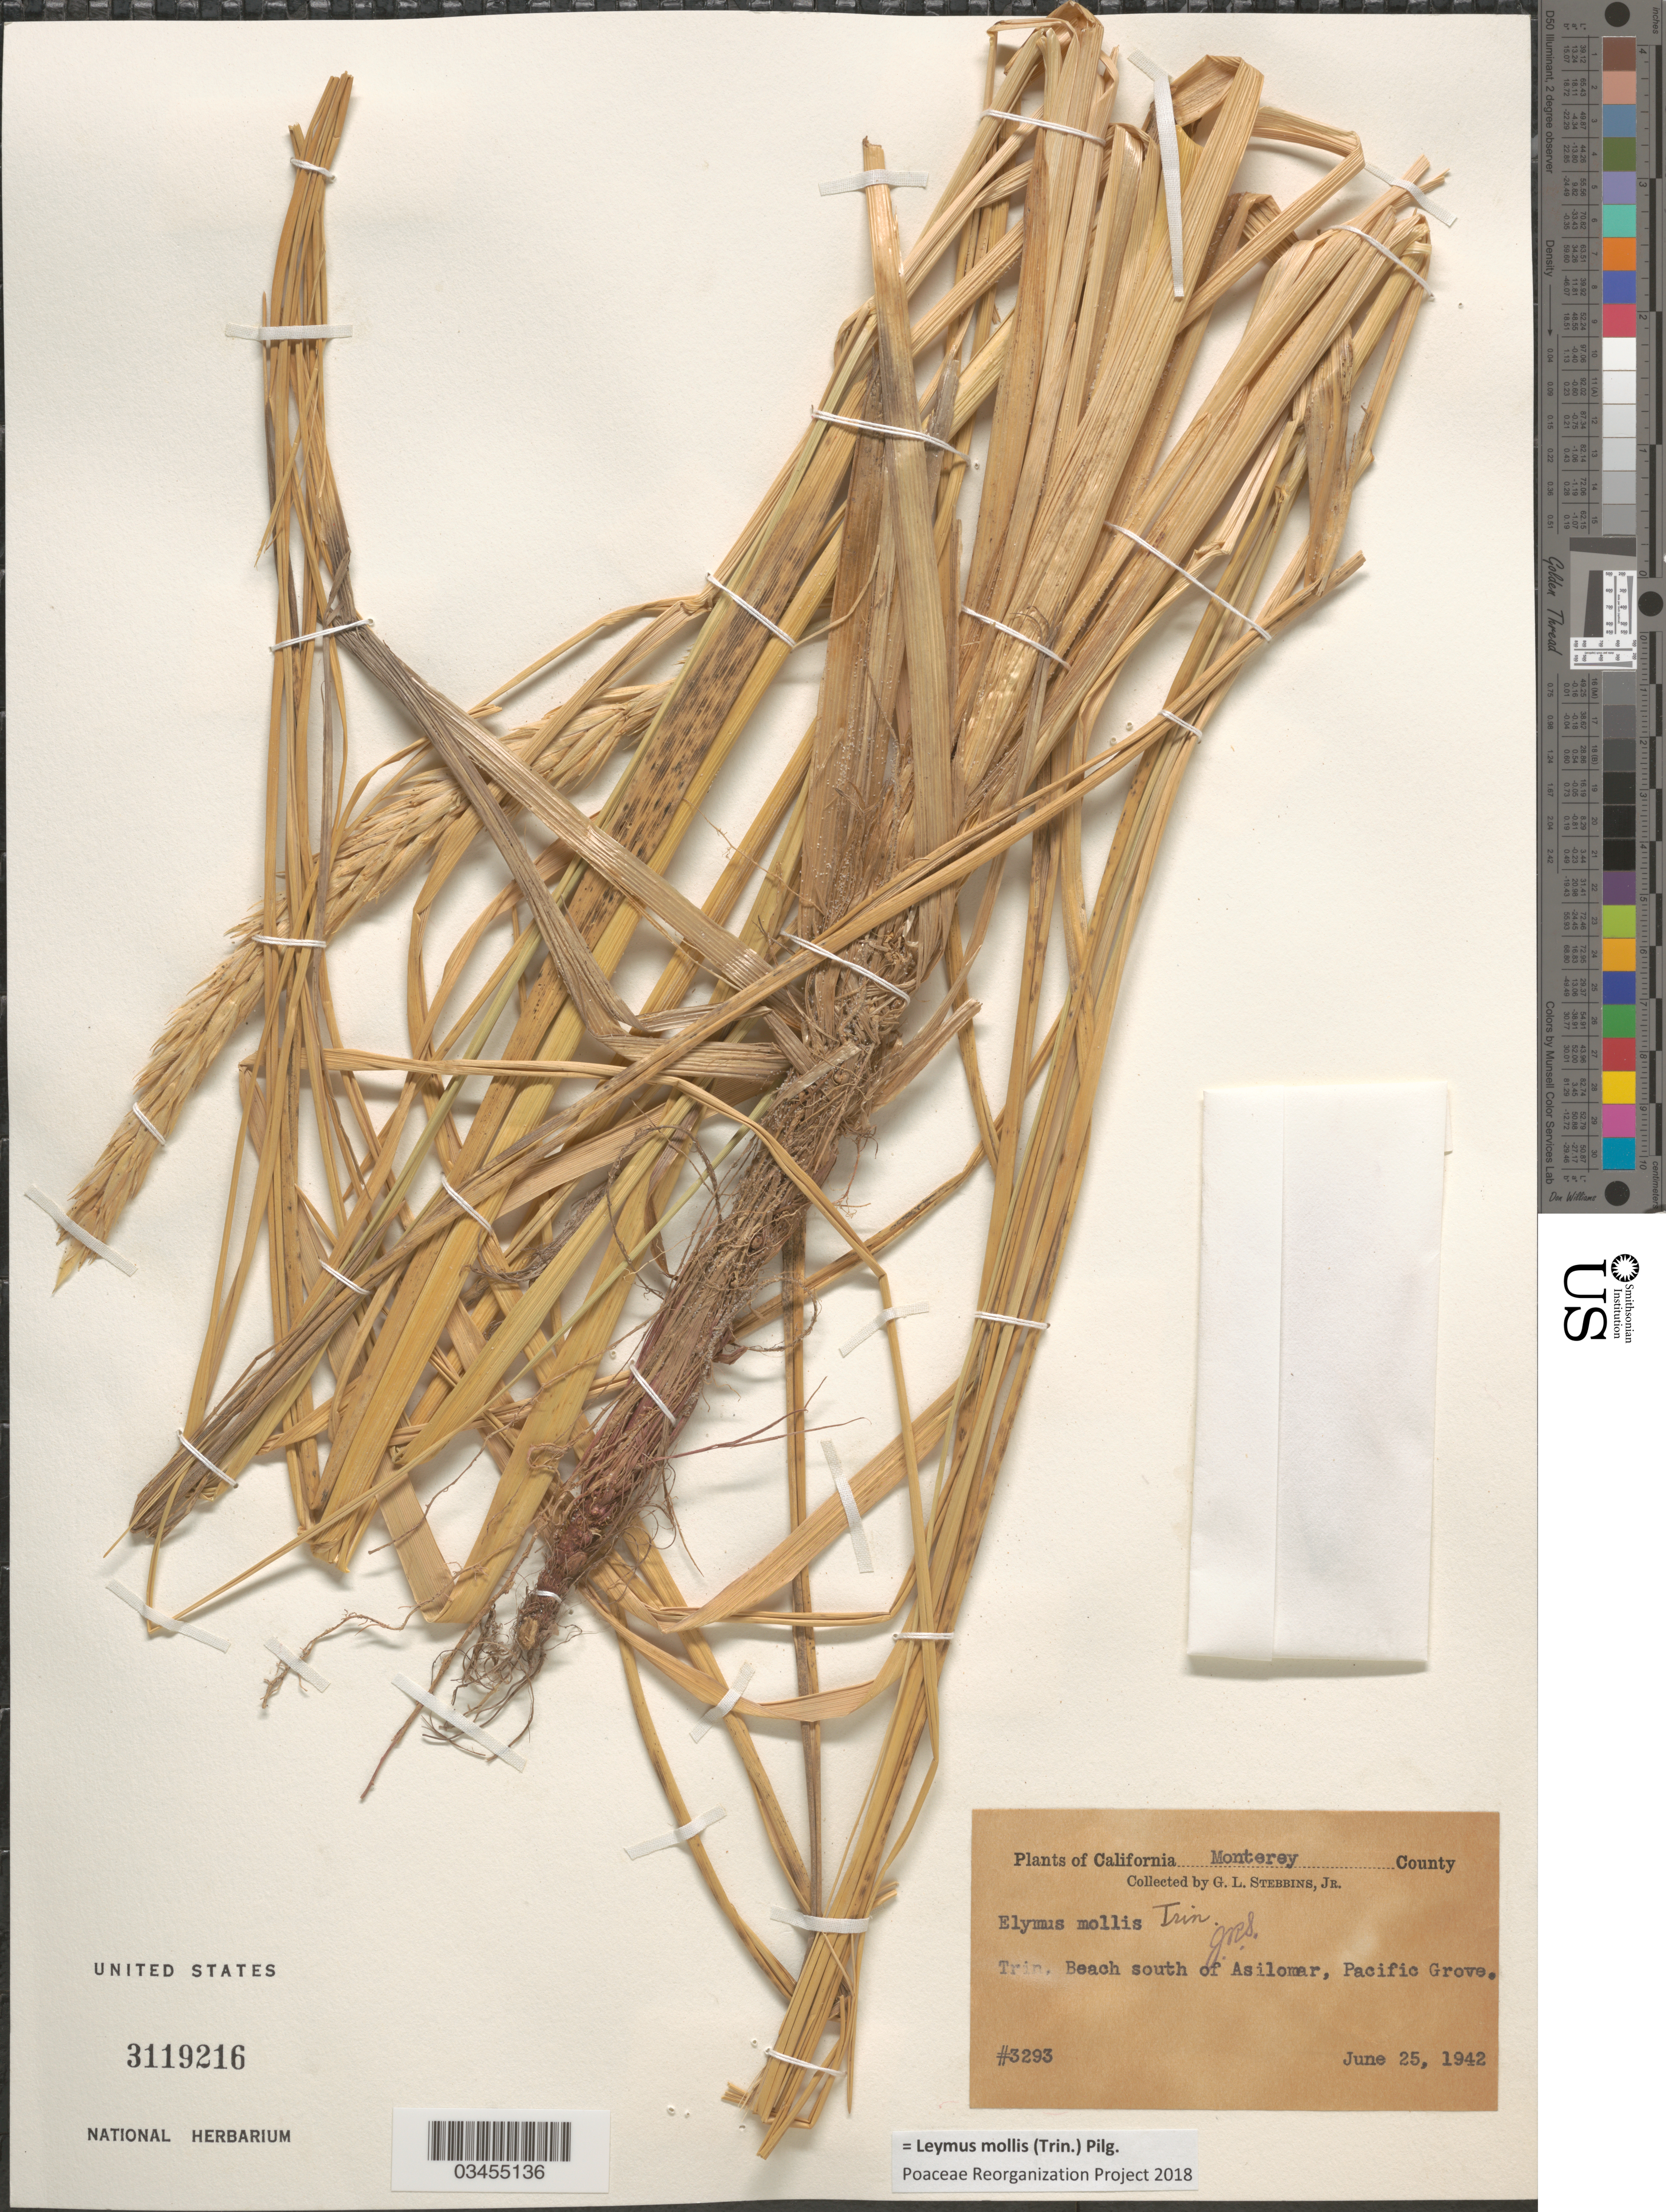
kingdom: Plantae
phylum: Tracheophyta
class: Liliopsida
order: Poales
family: Poaceae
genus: Leymus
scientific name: Leymus mollis subsp. mollis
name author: (Trin.) Pilg.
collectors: G. L. Stebbins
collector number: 3293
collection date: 1942-06-25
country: United States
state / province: California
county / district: Monterey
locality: Monterey County. Trin, Beach south of Alsilomar, Pacific Grove.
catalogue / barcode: US 3119216